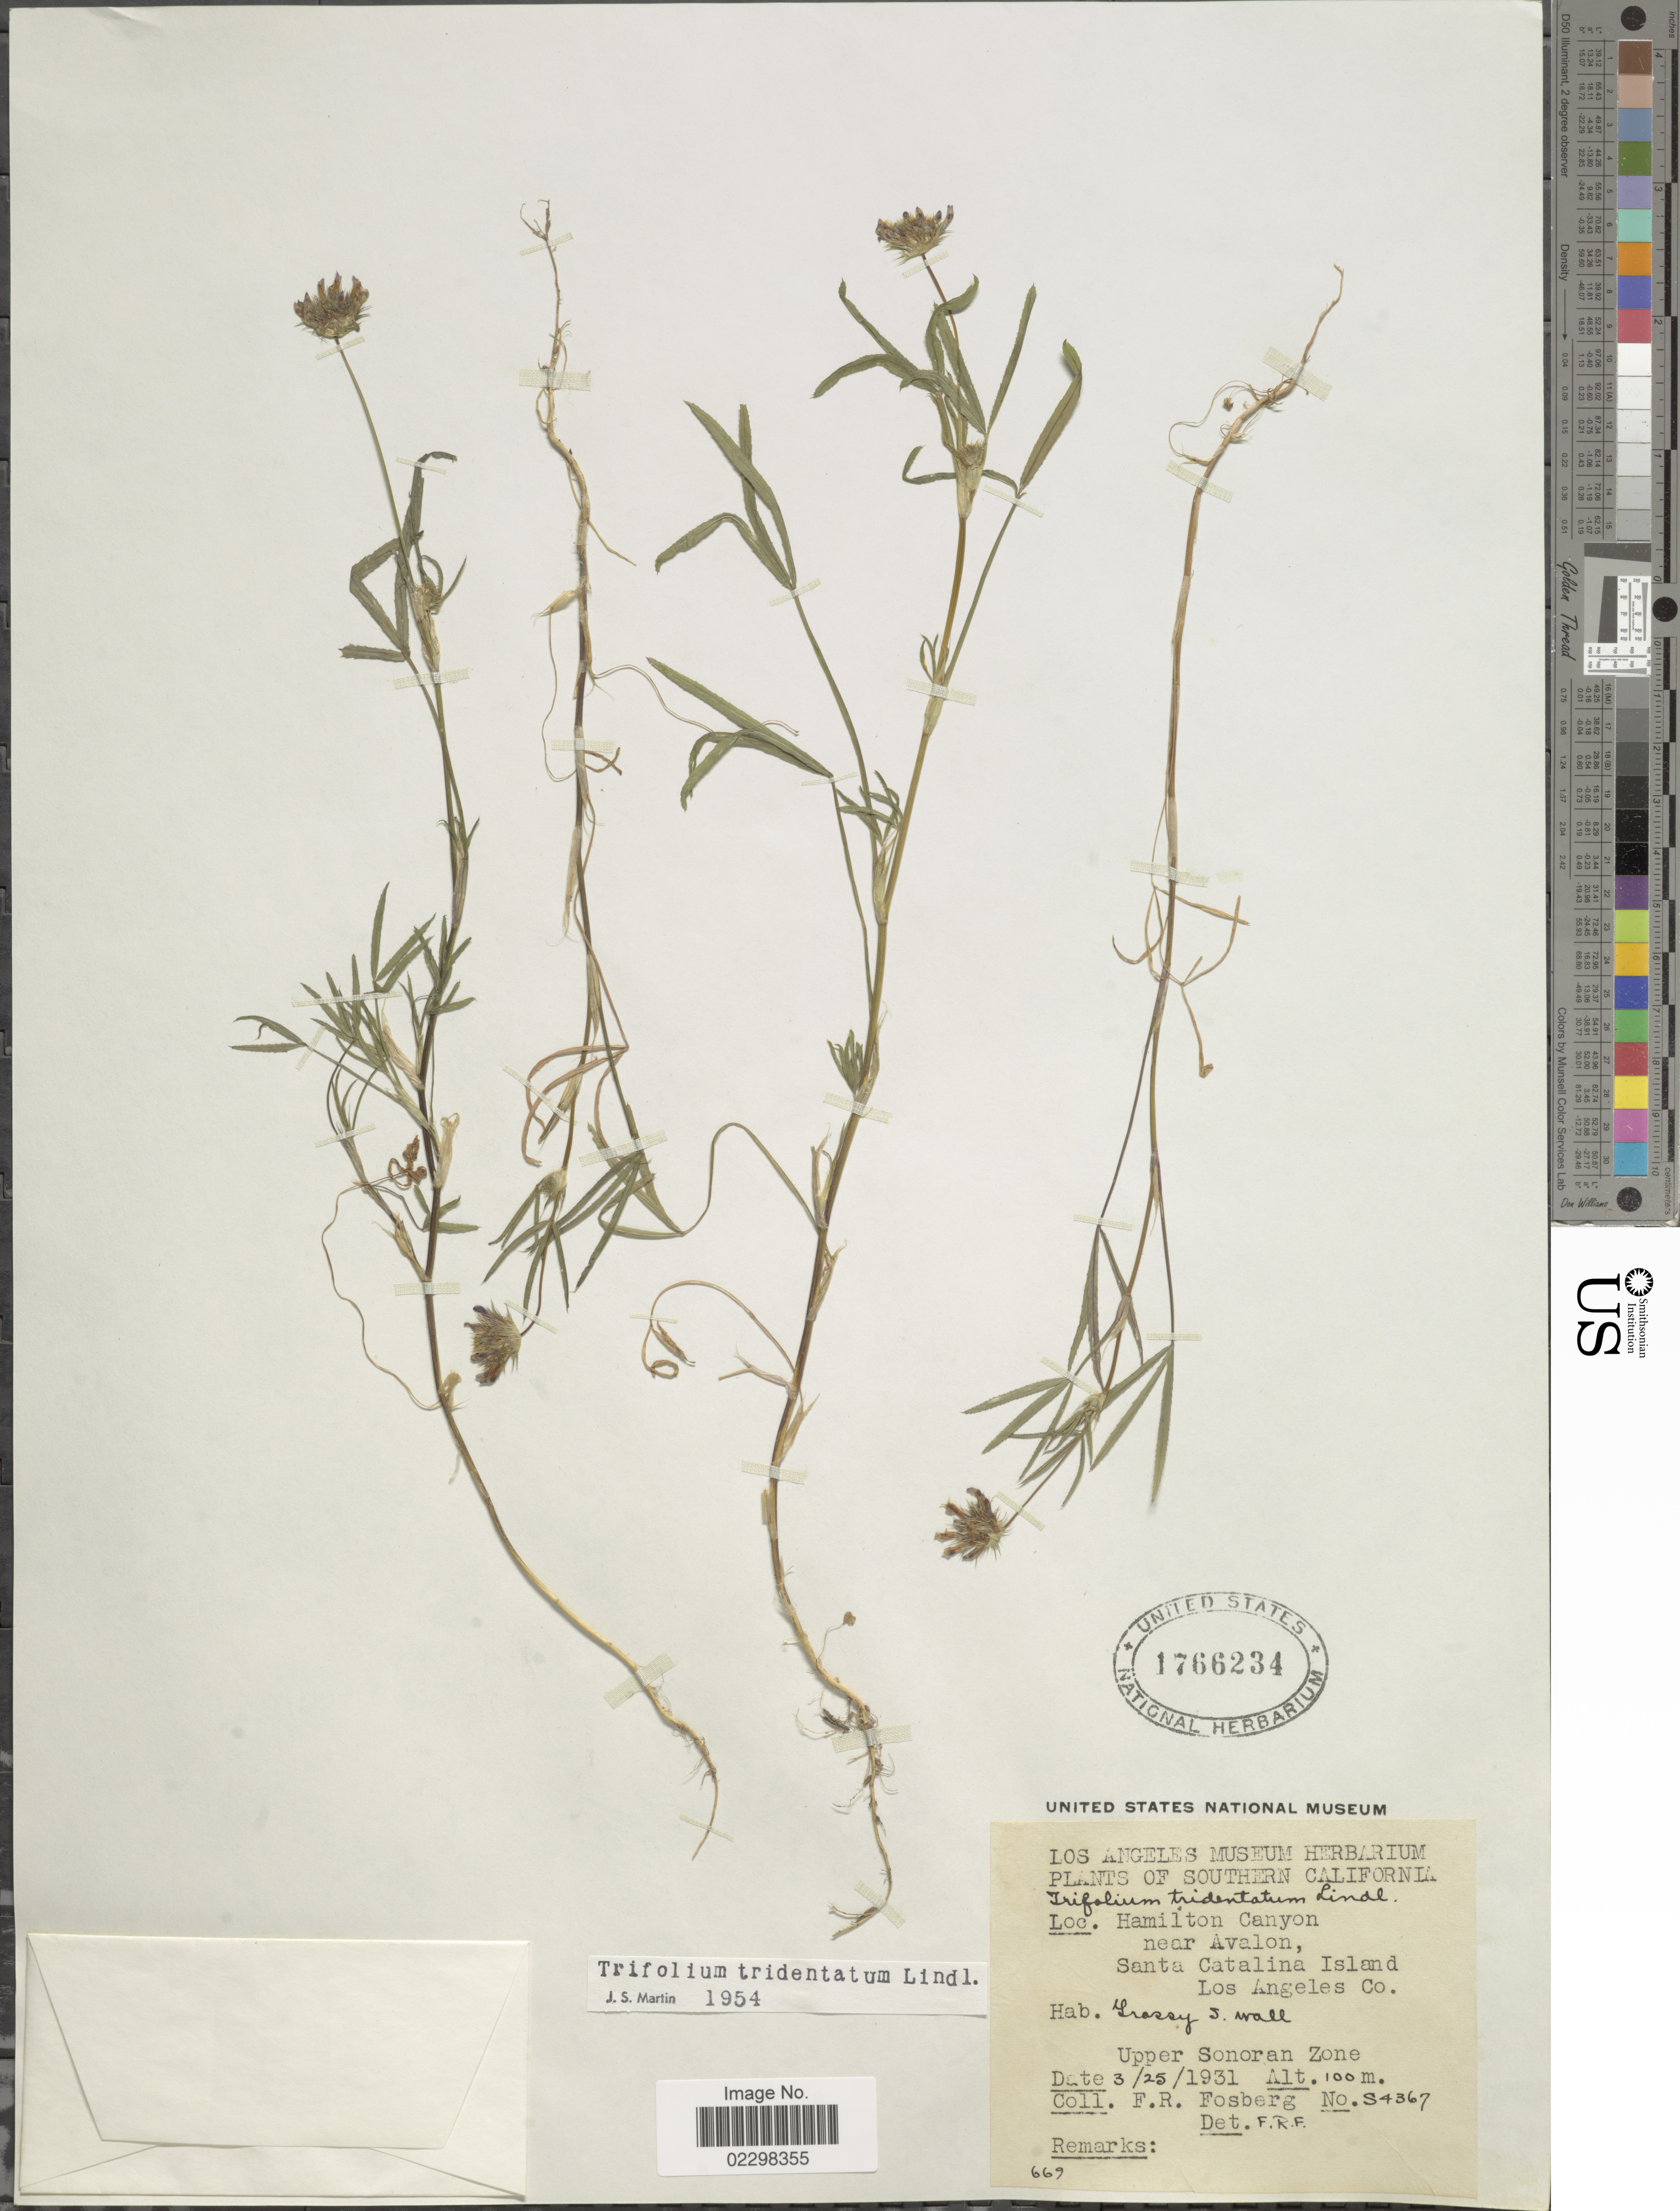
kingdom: Plantae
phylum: Tracheophyta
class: Magnoliopsida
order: Fabales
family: Fabaceae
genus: Trifolium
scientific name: Trifolium tridentatum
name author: Lindl.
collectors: F. R. Fosberg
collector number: S4367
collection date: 1931-03-25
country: United States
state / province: California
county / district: Los Angeles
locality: Southern California. Hamilton Canyon, near Avalon, Santa Catalina Island Los Angeles Co. Upper Sonoran Zone.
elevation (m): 100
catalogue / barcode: US 1766234